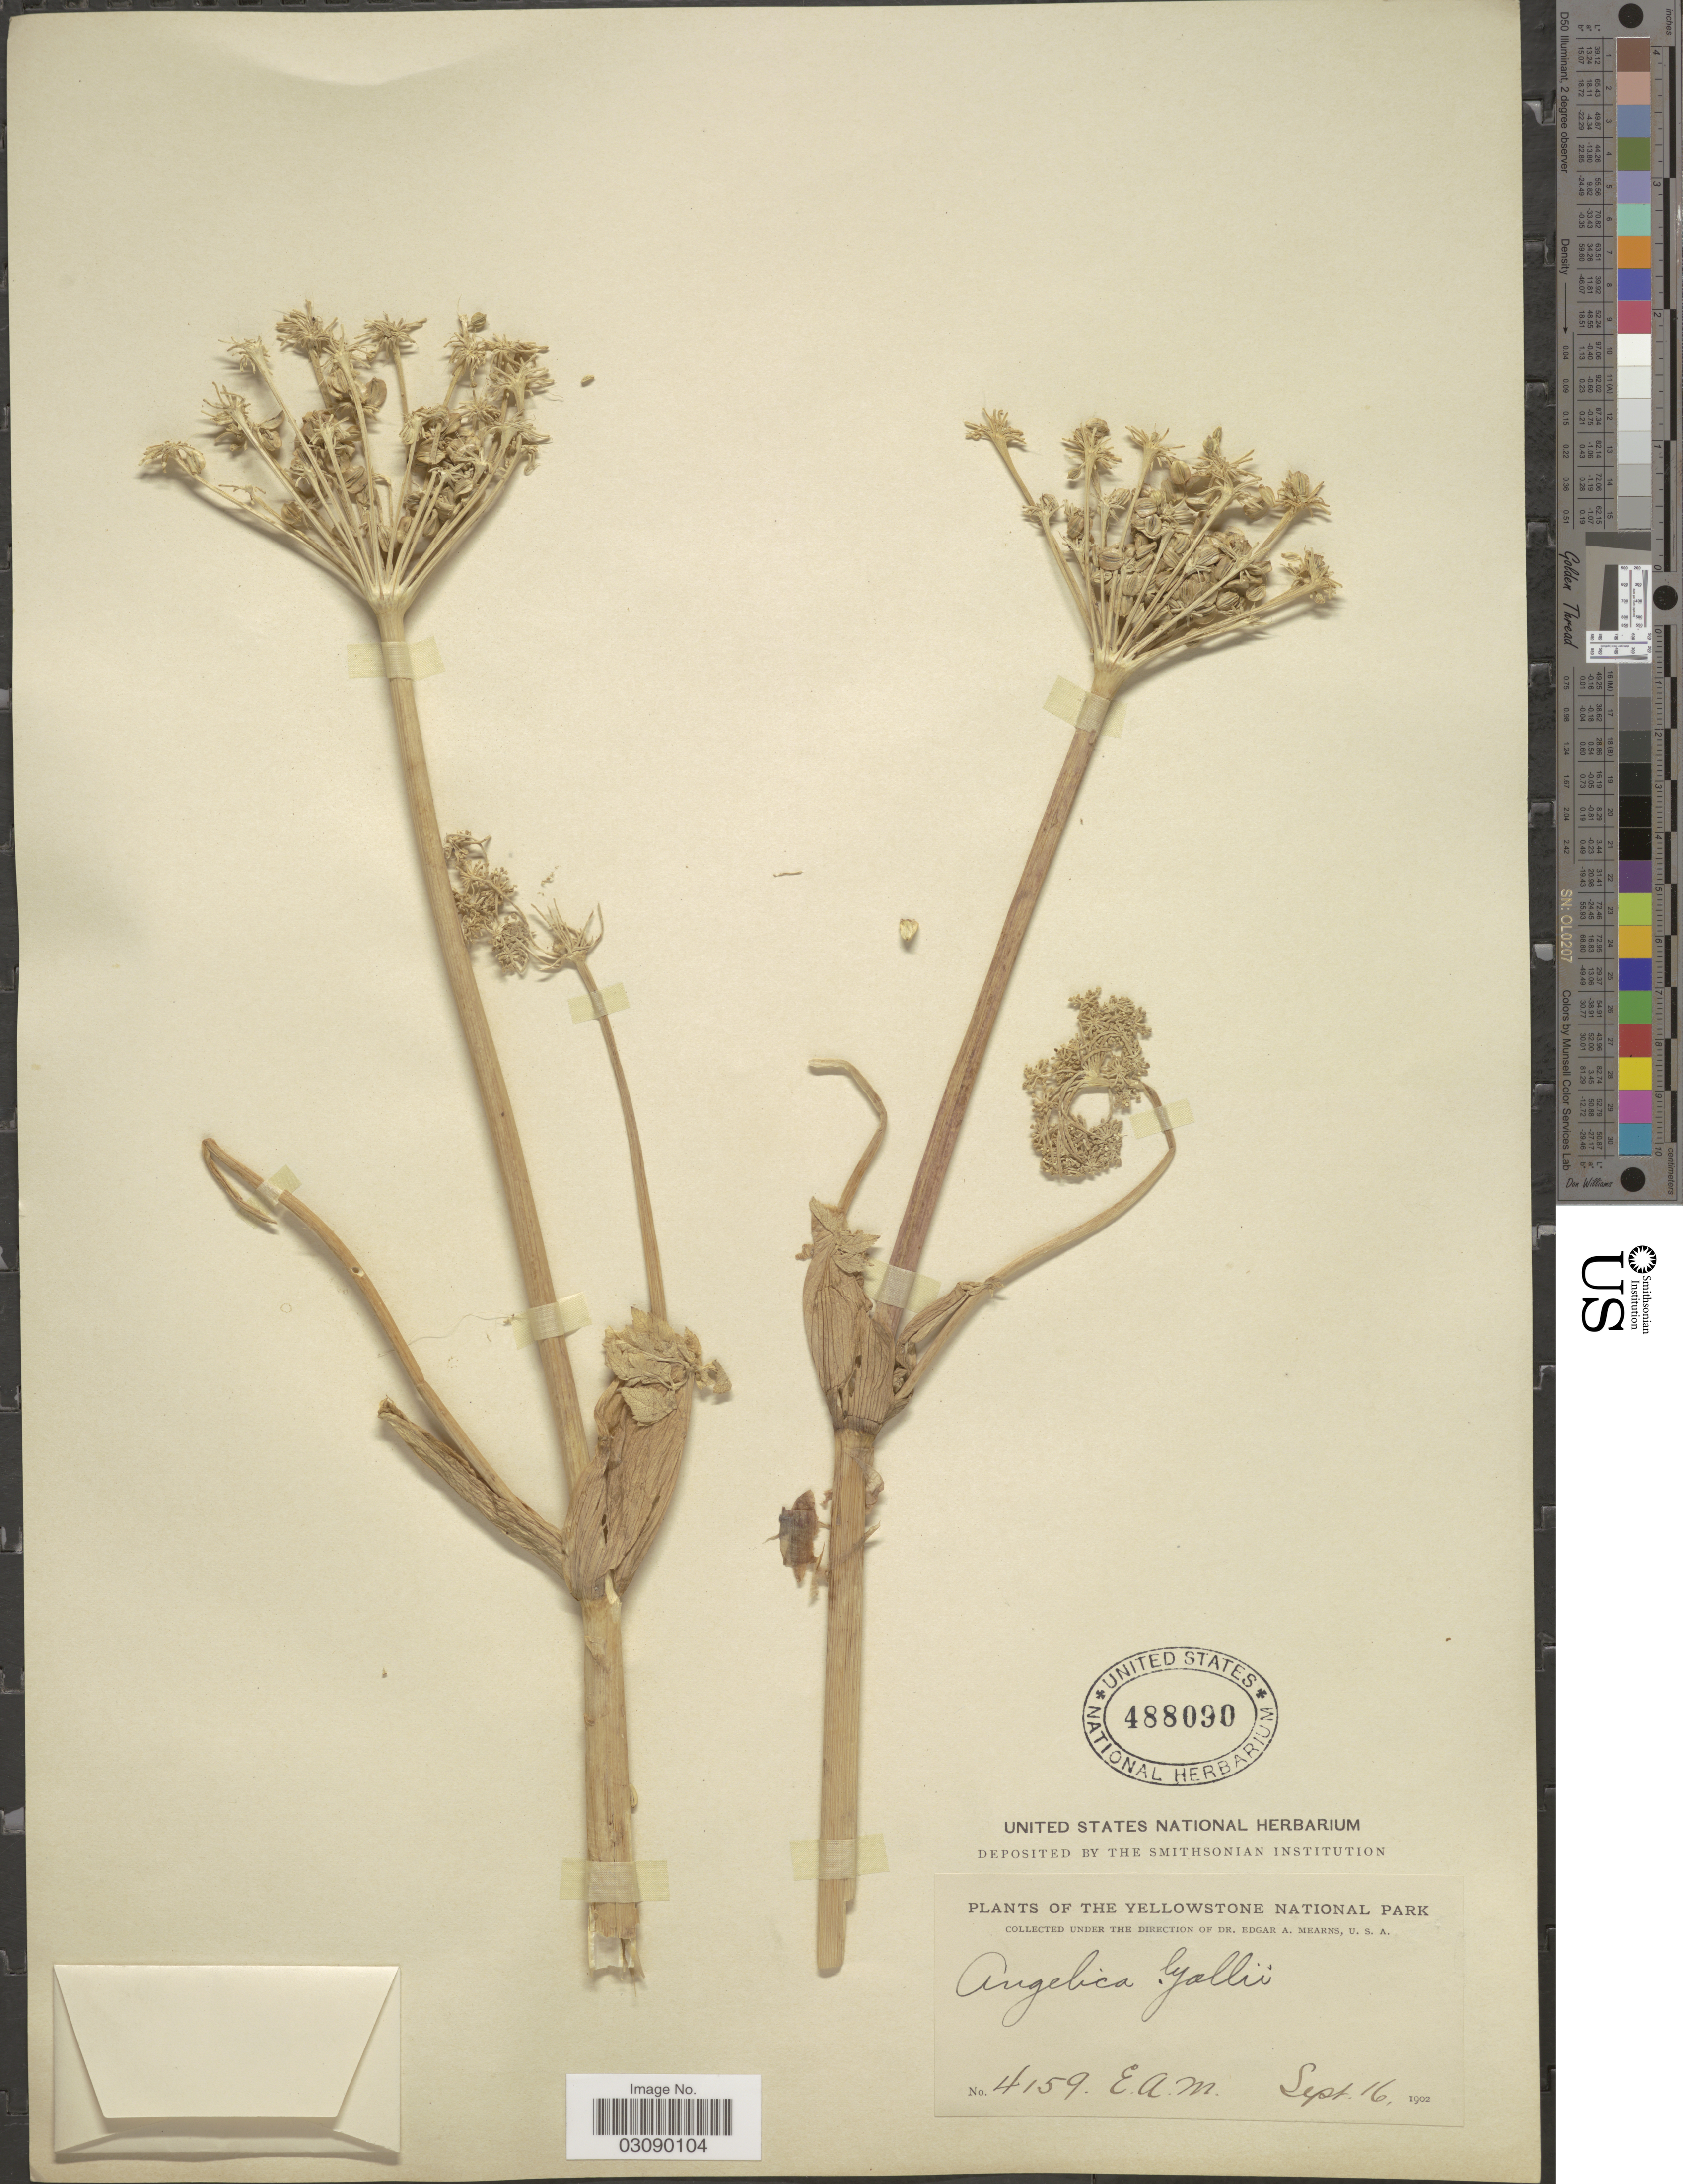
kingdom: Plantae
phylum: Tracheophyta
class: Magnoliopsida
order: Apiales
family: Apiaceae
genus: Angelica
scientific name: Angelica arguta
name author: Nutt.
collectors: E. A. Mearns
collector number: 4159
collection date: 1902-09-16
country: United States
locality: Yellowstone National Park.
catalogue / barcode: US 488090